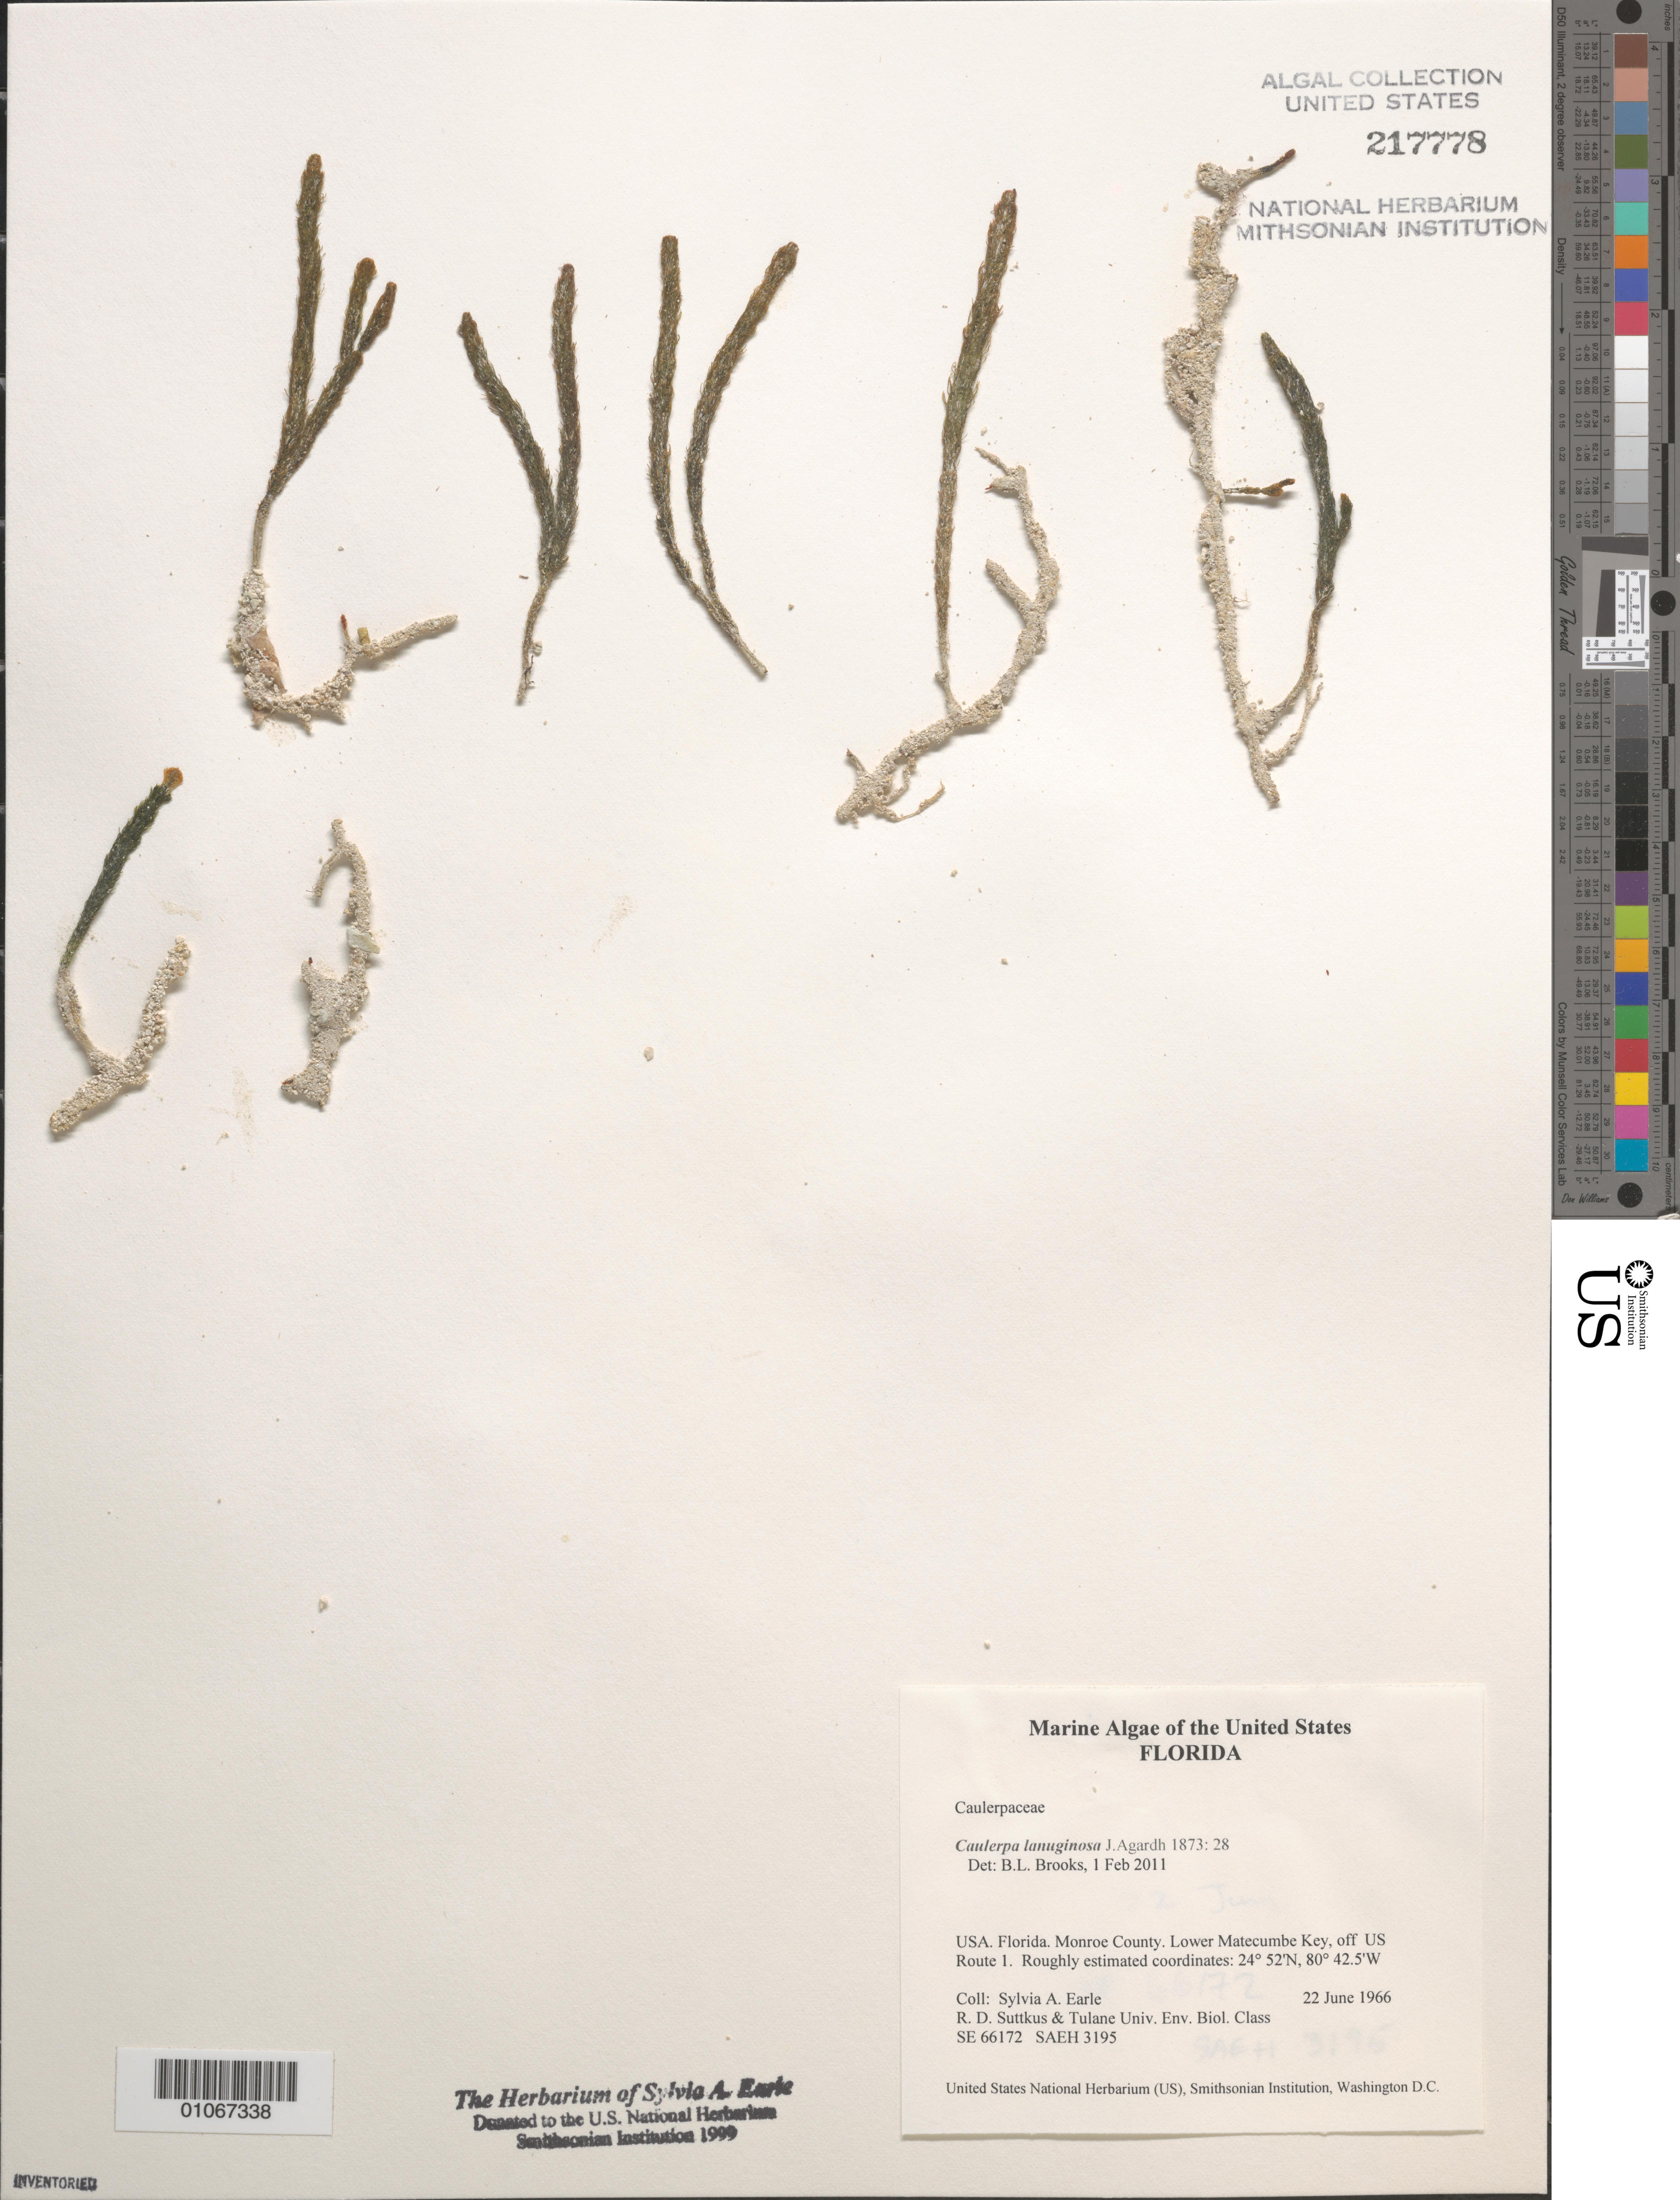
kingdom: Plantae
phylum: Chlorophyta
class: Ulvophyceae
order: Bryopsidales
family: Caulerpaceae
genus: Caulerpa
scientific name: Caulerpa lanuginosa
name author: J. Agardh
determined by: Brooks, B. L., (BOT), Smithsonian Institution - National Museum of Natural History (UNITED STATES)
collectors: S. A. Earle, R. Suttkus & Tulane Univ. Env. Biol. Class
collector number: SE 66172 & SAEH 3195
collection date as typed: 22 Jun 1966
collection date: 1966-06-22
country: United States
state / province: Florida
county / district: Monroe County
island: Lower Matecumbe Key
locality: Off US Route 1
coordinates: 24 52'N, 80 42.5'W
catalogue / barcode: US 217778